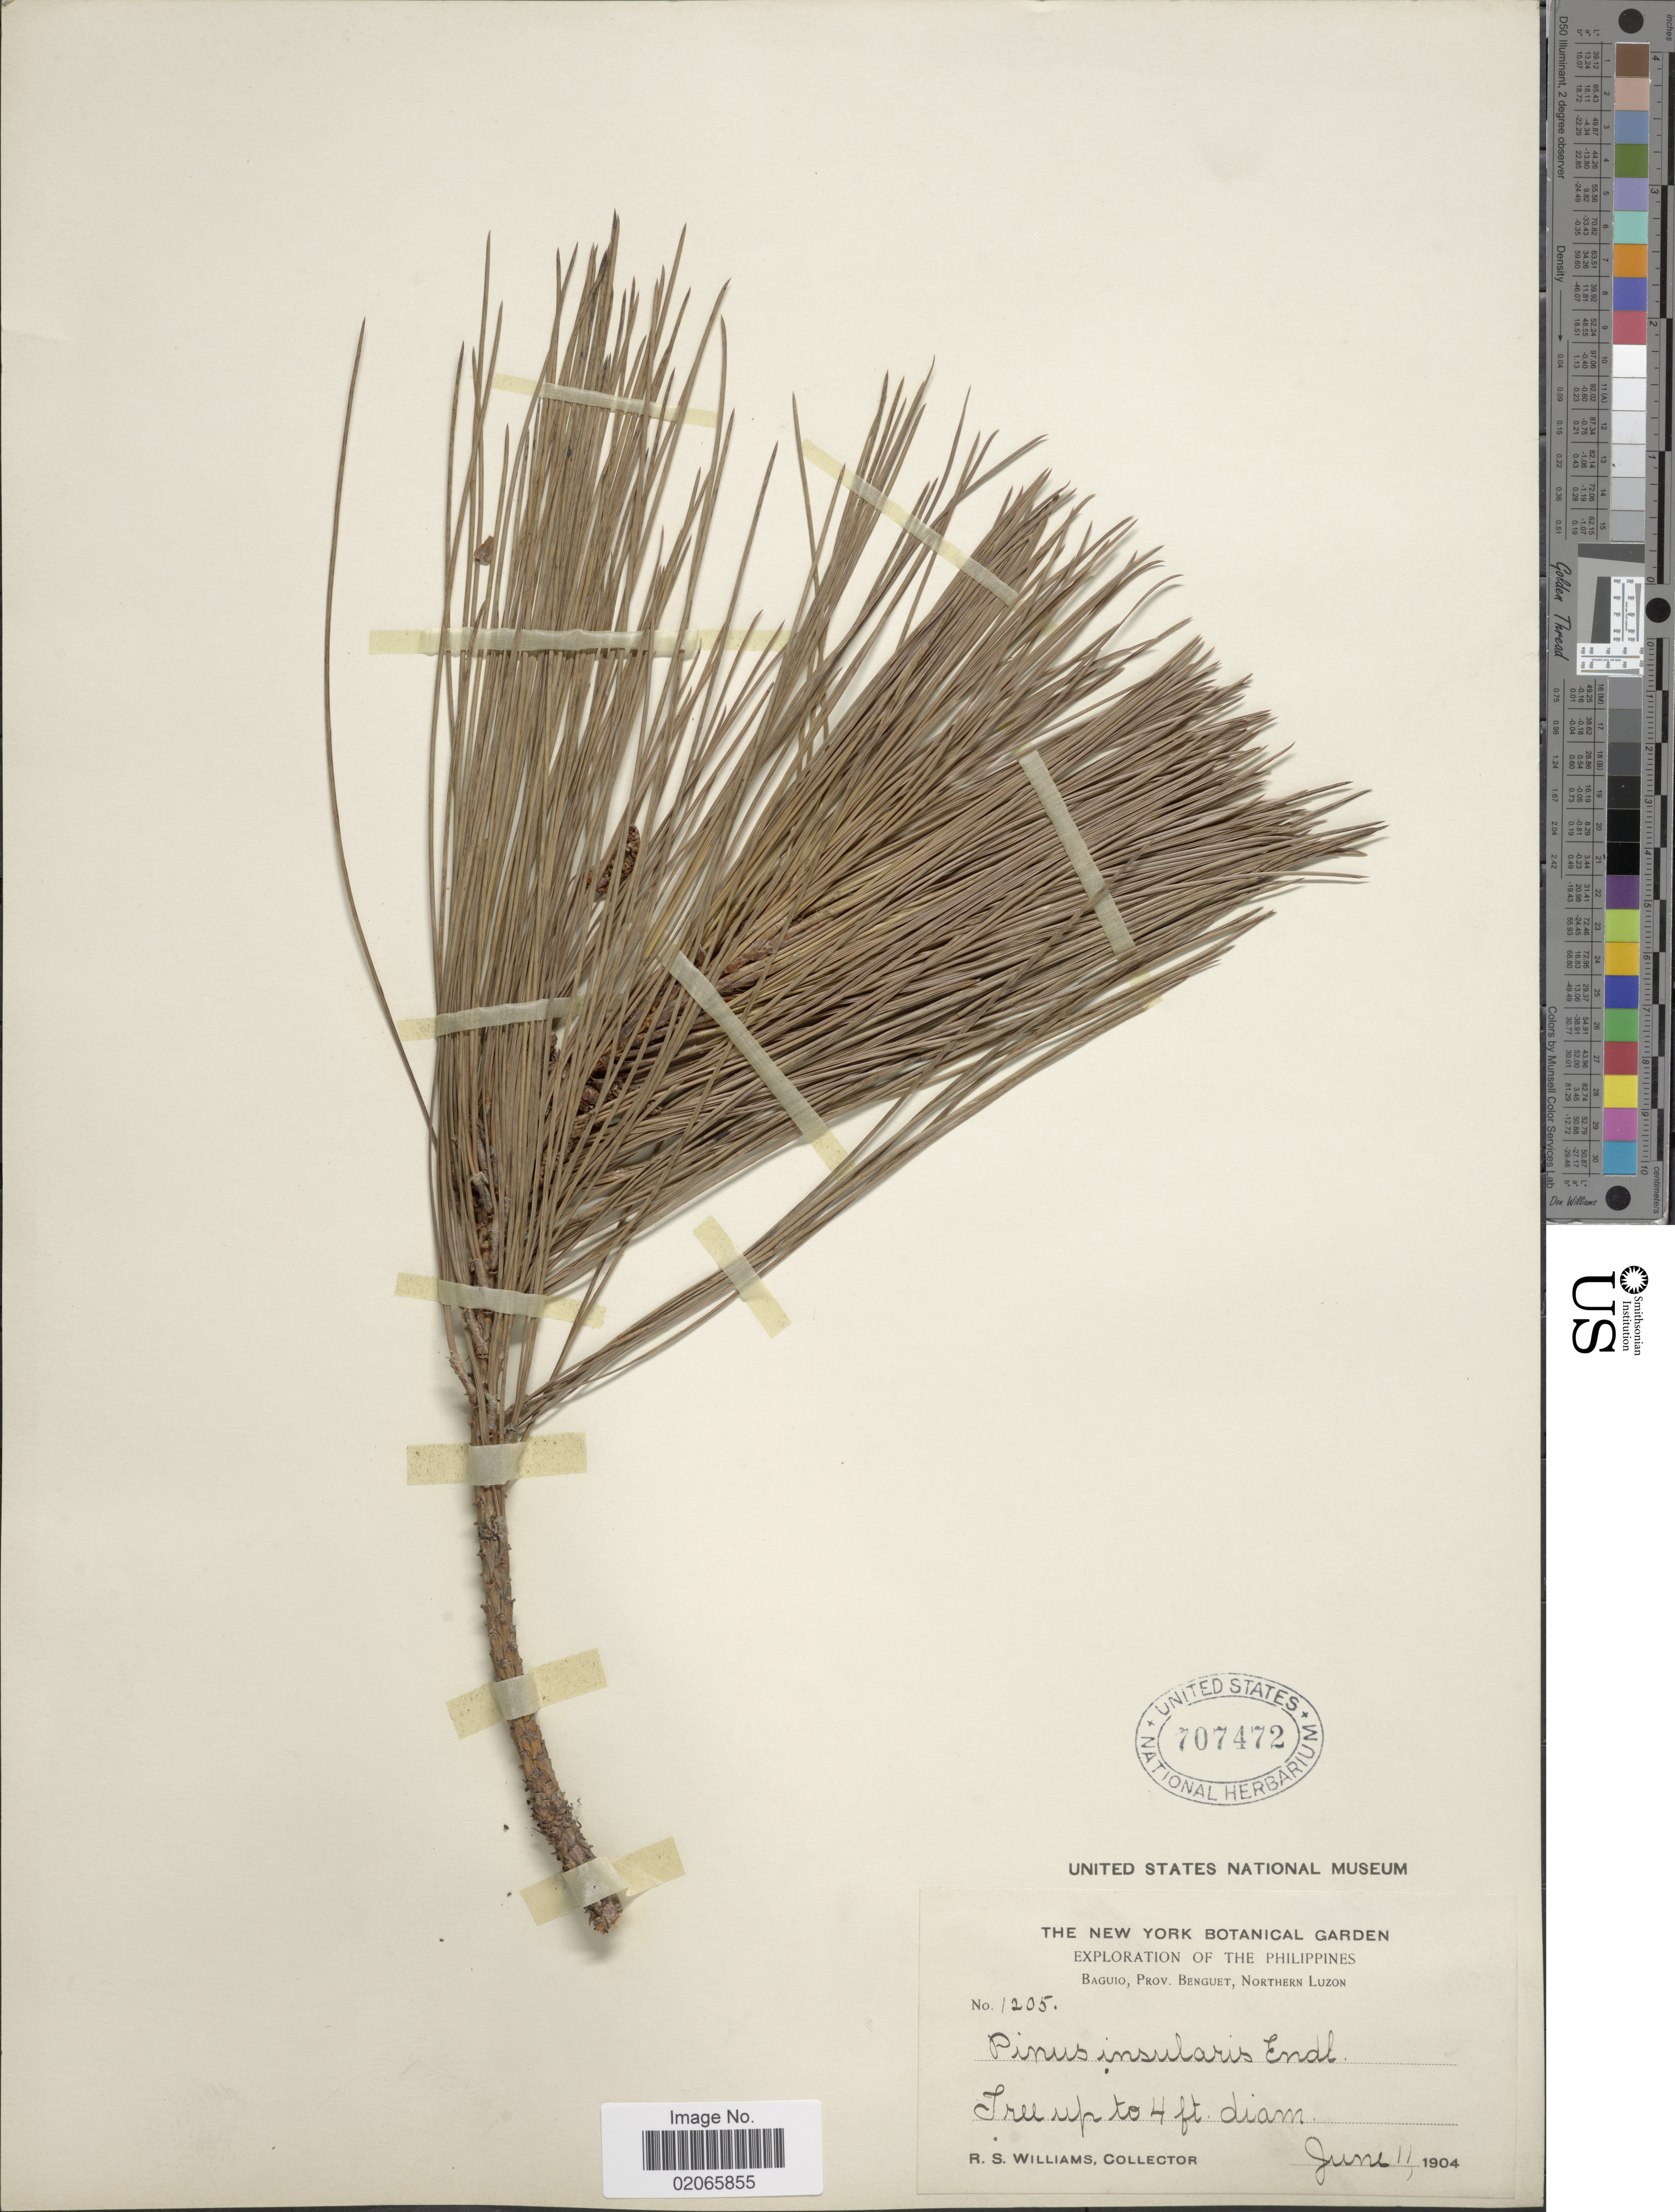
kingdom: Plantae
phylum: Tracheophyta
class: Pinopsida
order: Pinales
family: Pinaceae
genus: Pinus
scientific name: Pinus insularis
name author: Endl.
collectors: R. S. Williams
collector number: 1205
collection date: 1904-06-11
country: Philippines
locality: Baguio, Prov. Benguet, Northern Luzon.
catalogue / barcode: US 707472